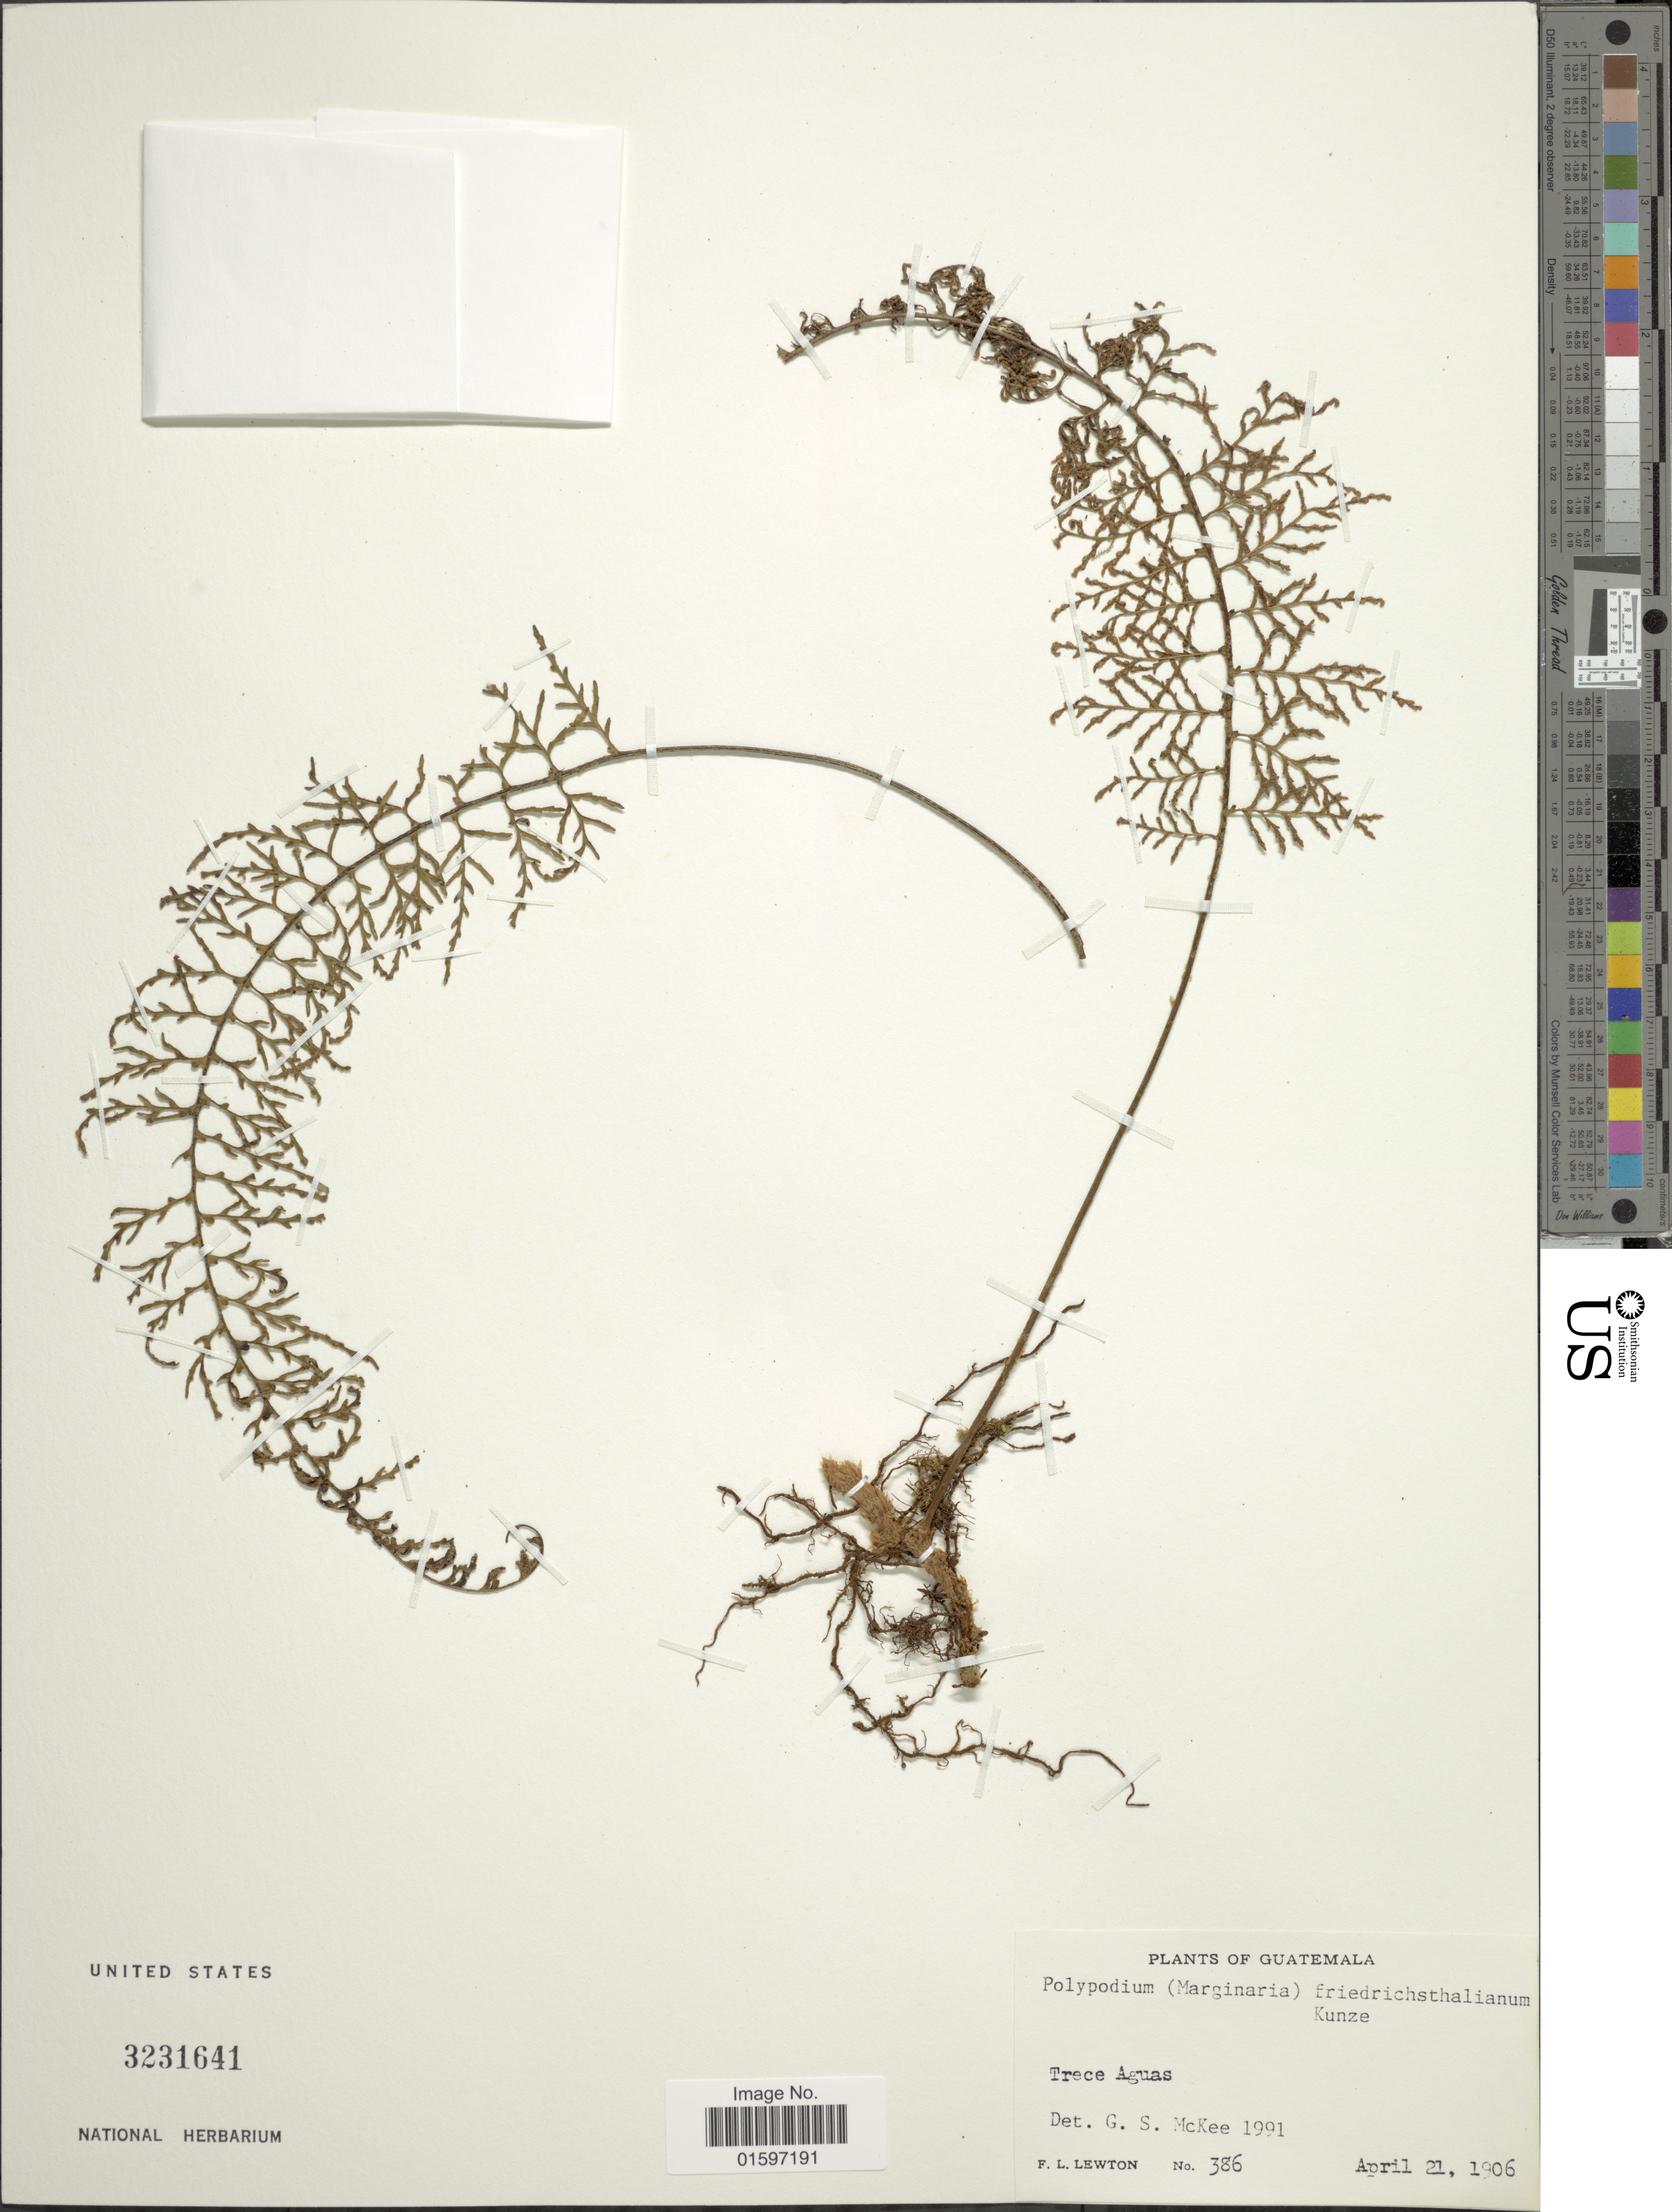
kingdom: Plantae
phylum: Tracheophyta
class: Polypodiopsida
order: Polypodiales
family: Polypodiaceae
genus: Pleopeltis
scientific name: Pleopeltis friedrichsthaliana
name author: (Kunze)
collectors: F. L. Lewton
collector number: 386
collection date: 1906-04-21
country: Guatemala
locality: Trece Aguas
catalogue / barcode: US 3231641